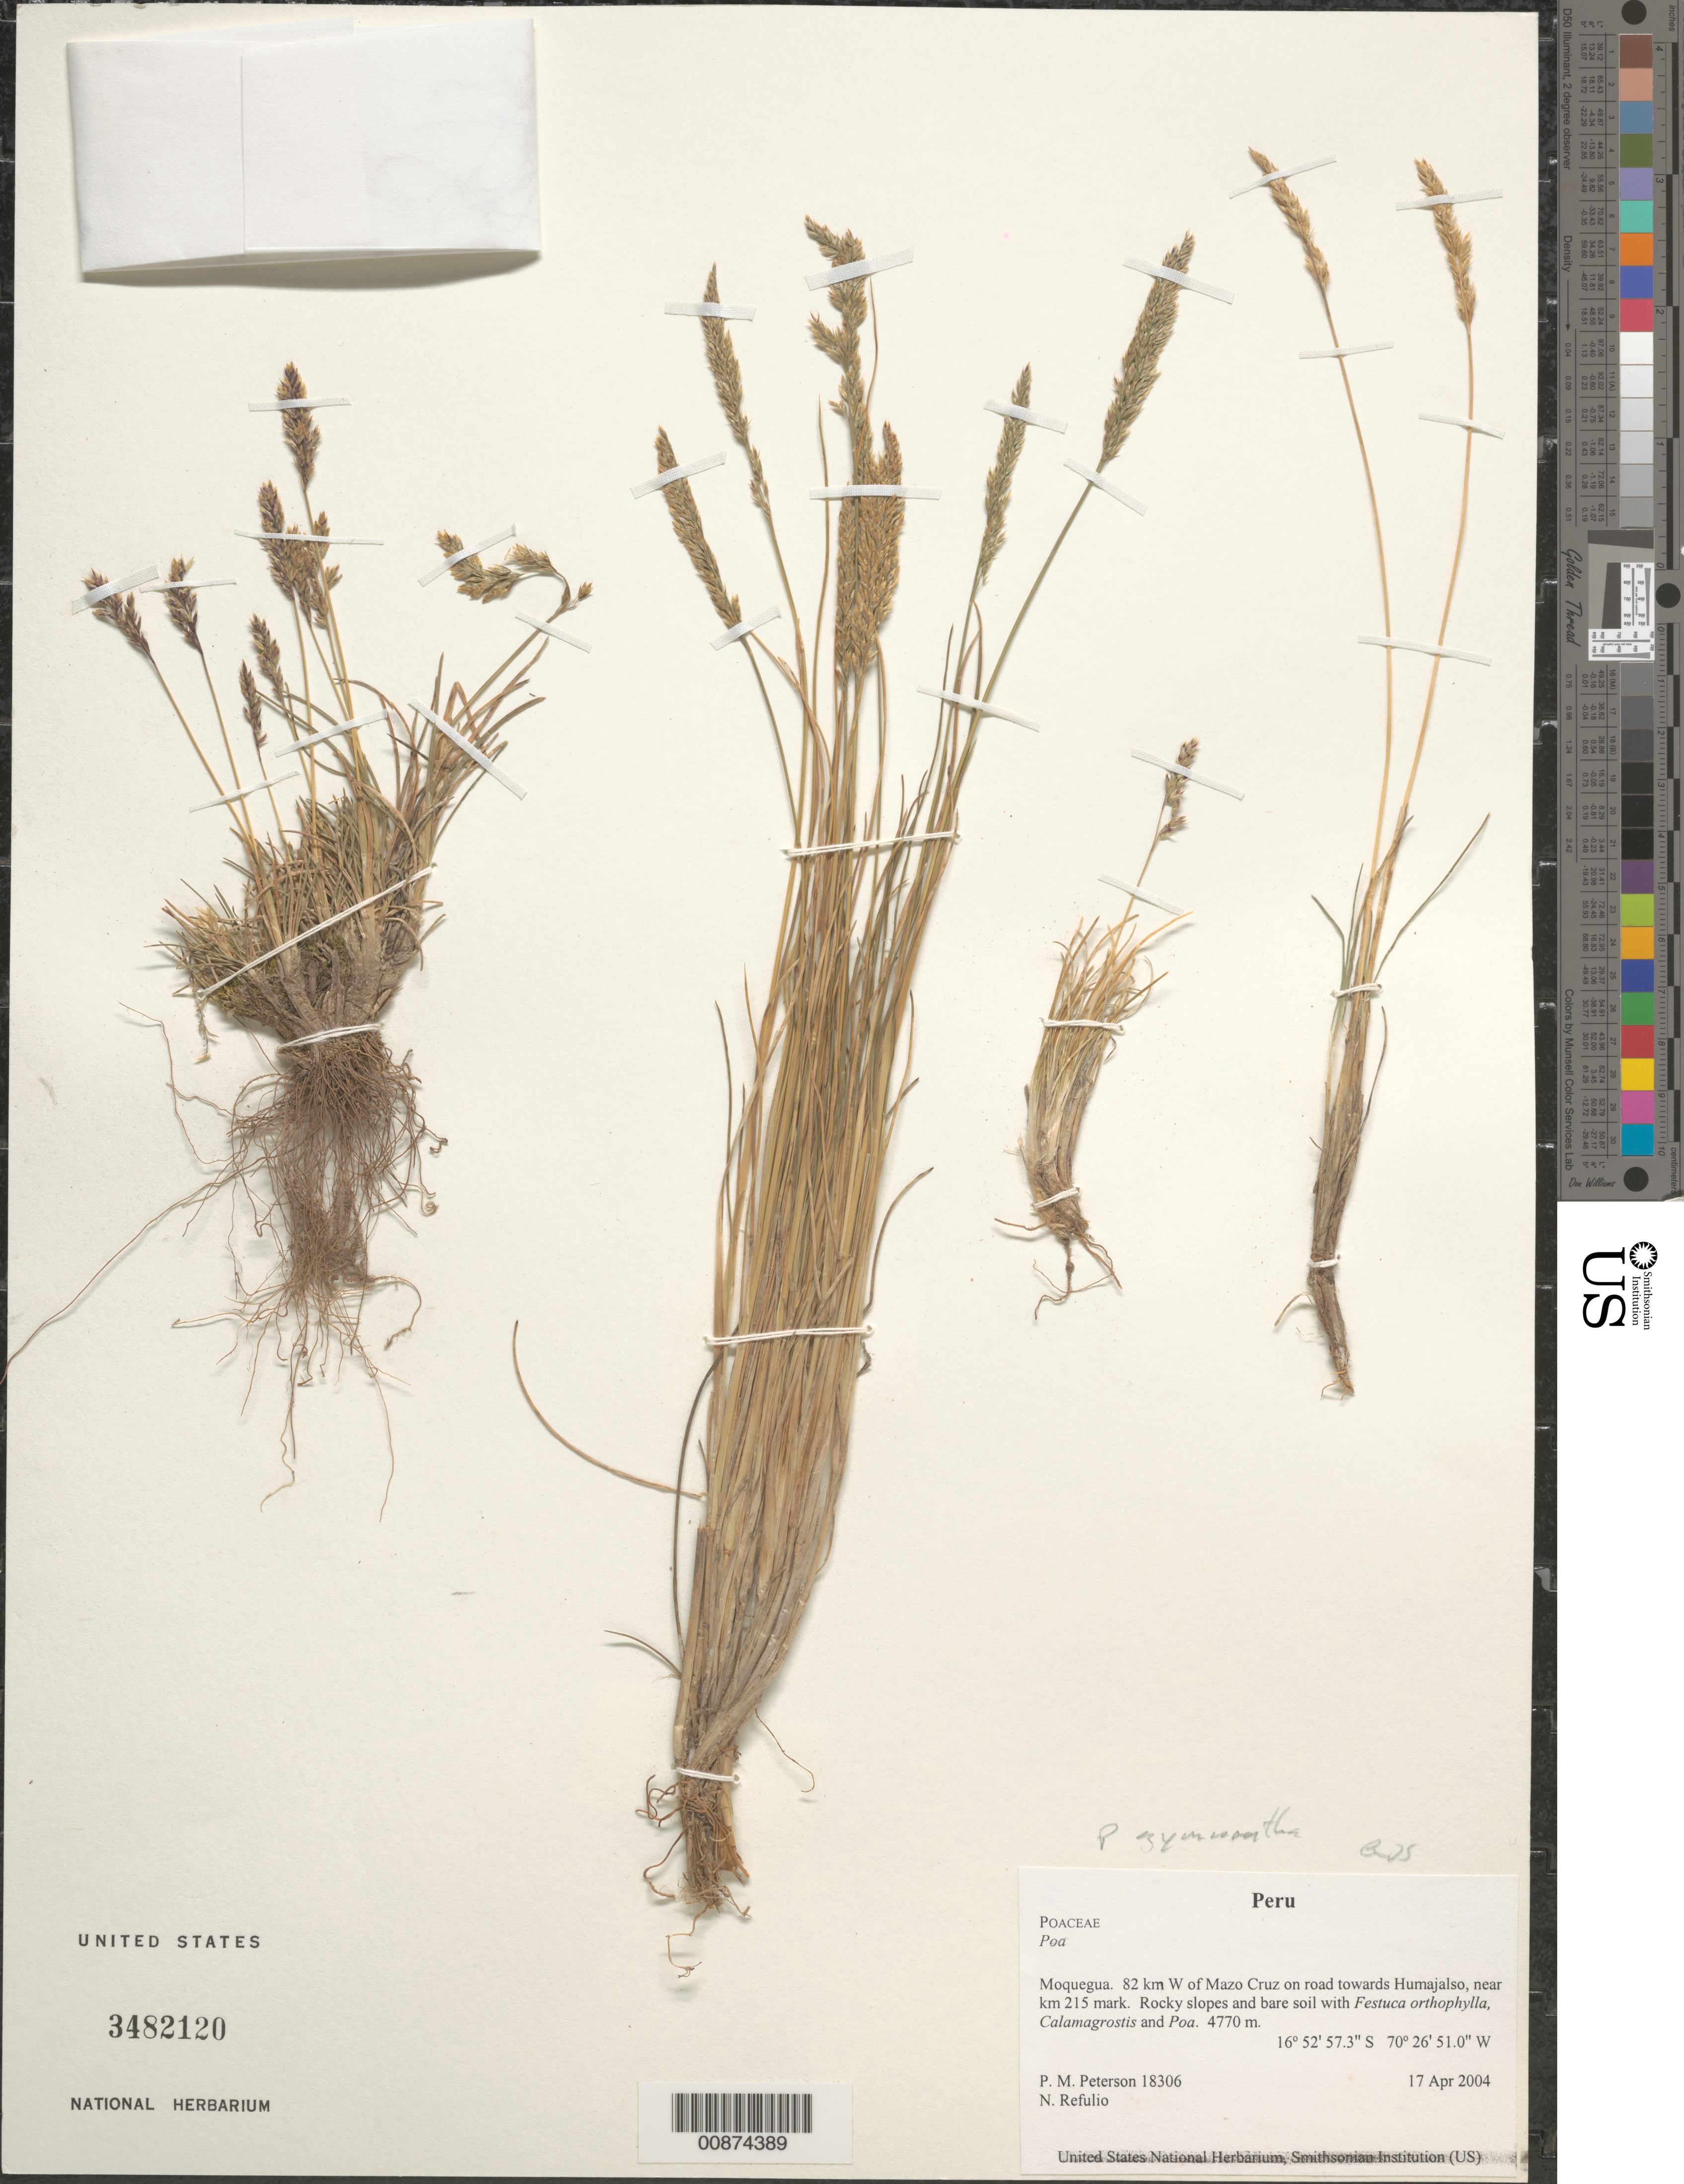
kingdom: Plantae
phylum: Tracheophyta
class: Liliopsida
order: Poales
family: Poaceae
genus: Poa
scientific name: Poa gymnantha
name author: Pilg.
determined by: Soreng, Robert J., Research Associate (BOT), Smithsonian Institution - National Museum of Natural History (UNITED STATES)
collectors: P. M. Peterson & N. Refulio-Rodríguez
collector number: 18306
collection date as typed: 17 Apr 2004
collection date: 2004-04-17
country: Peru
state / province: Moquegua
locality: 82 km W of Mazo Cruz on road towards Humajalso, near km 215 mark. Rocky slopes and bare soil with Festuca orthophylla, Calamagrostis and Poa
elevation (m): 4770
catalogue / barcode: US 3482120